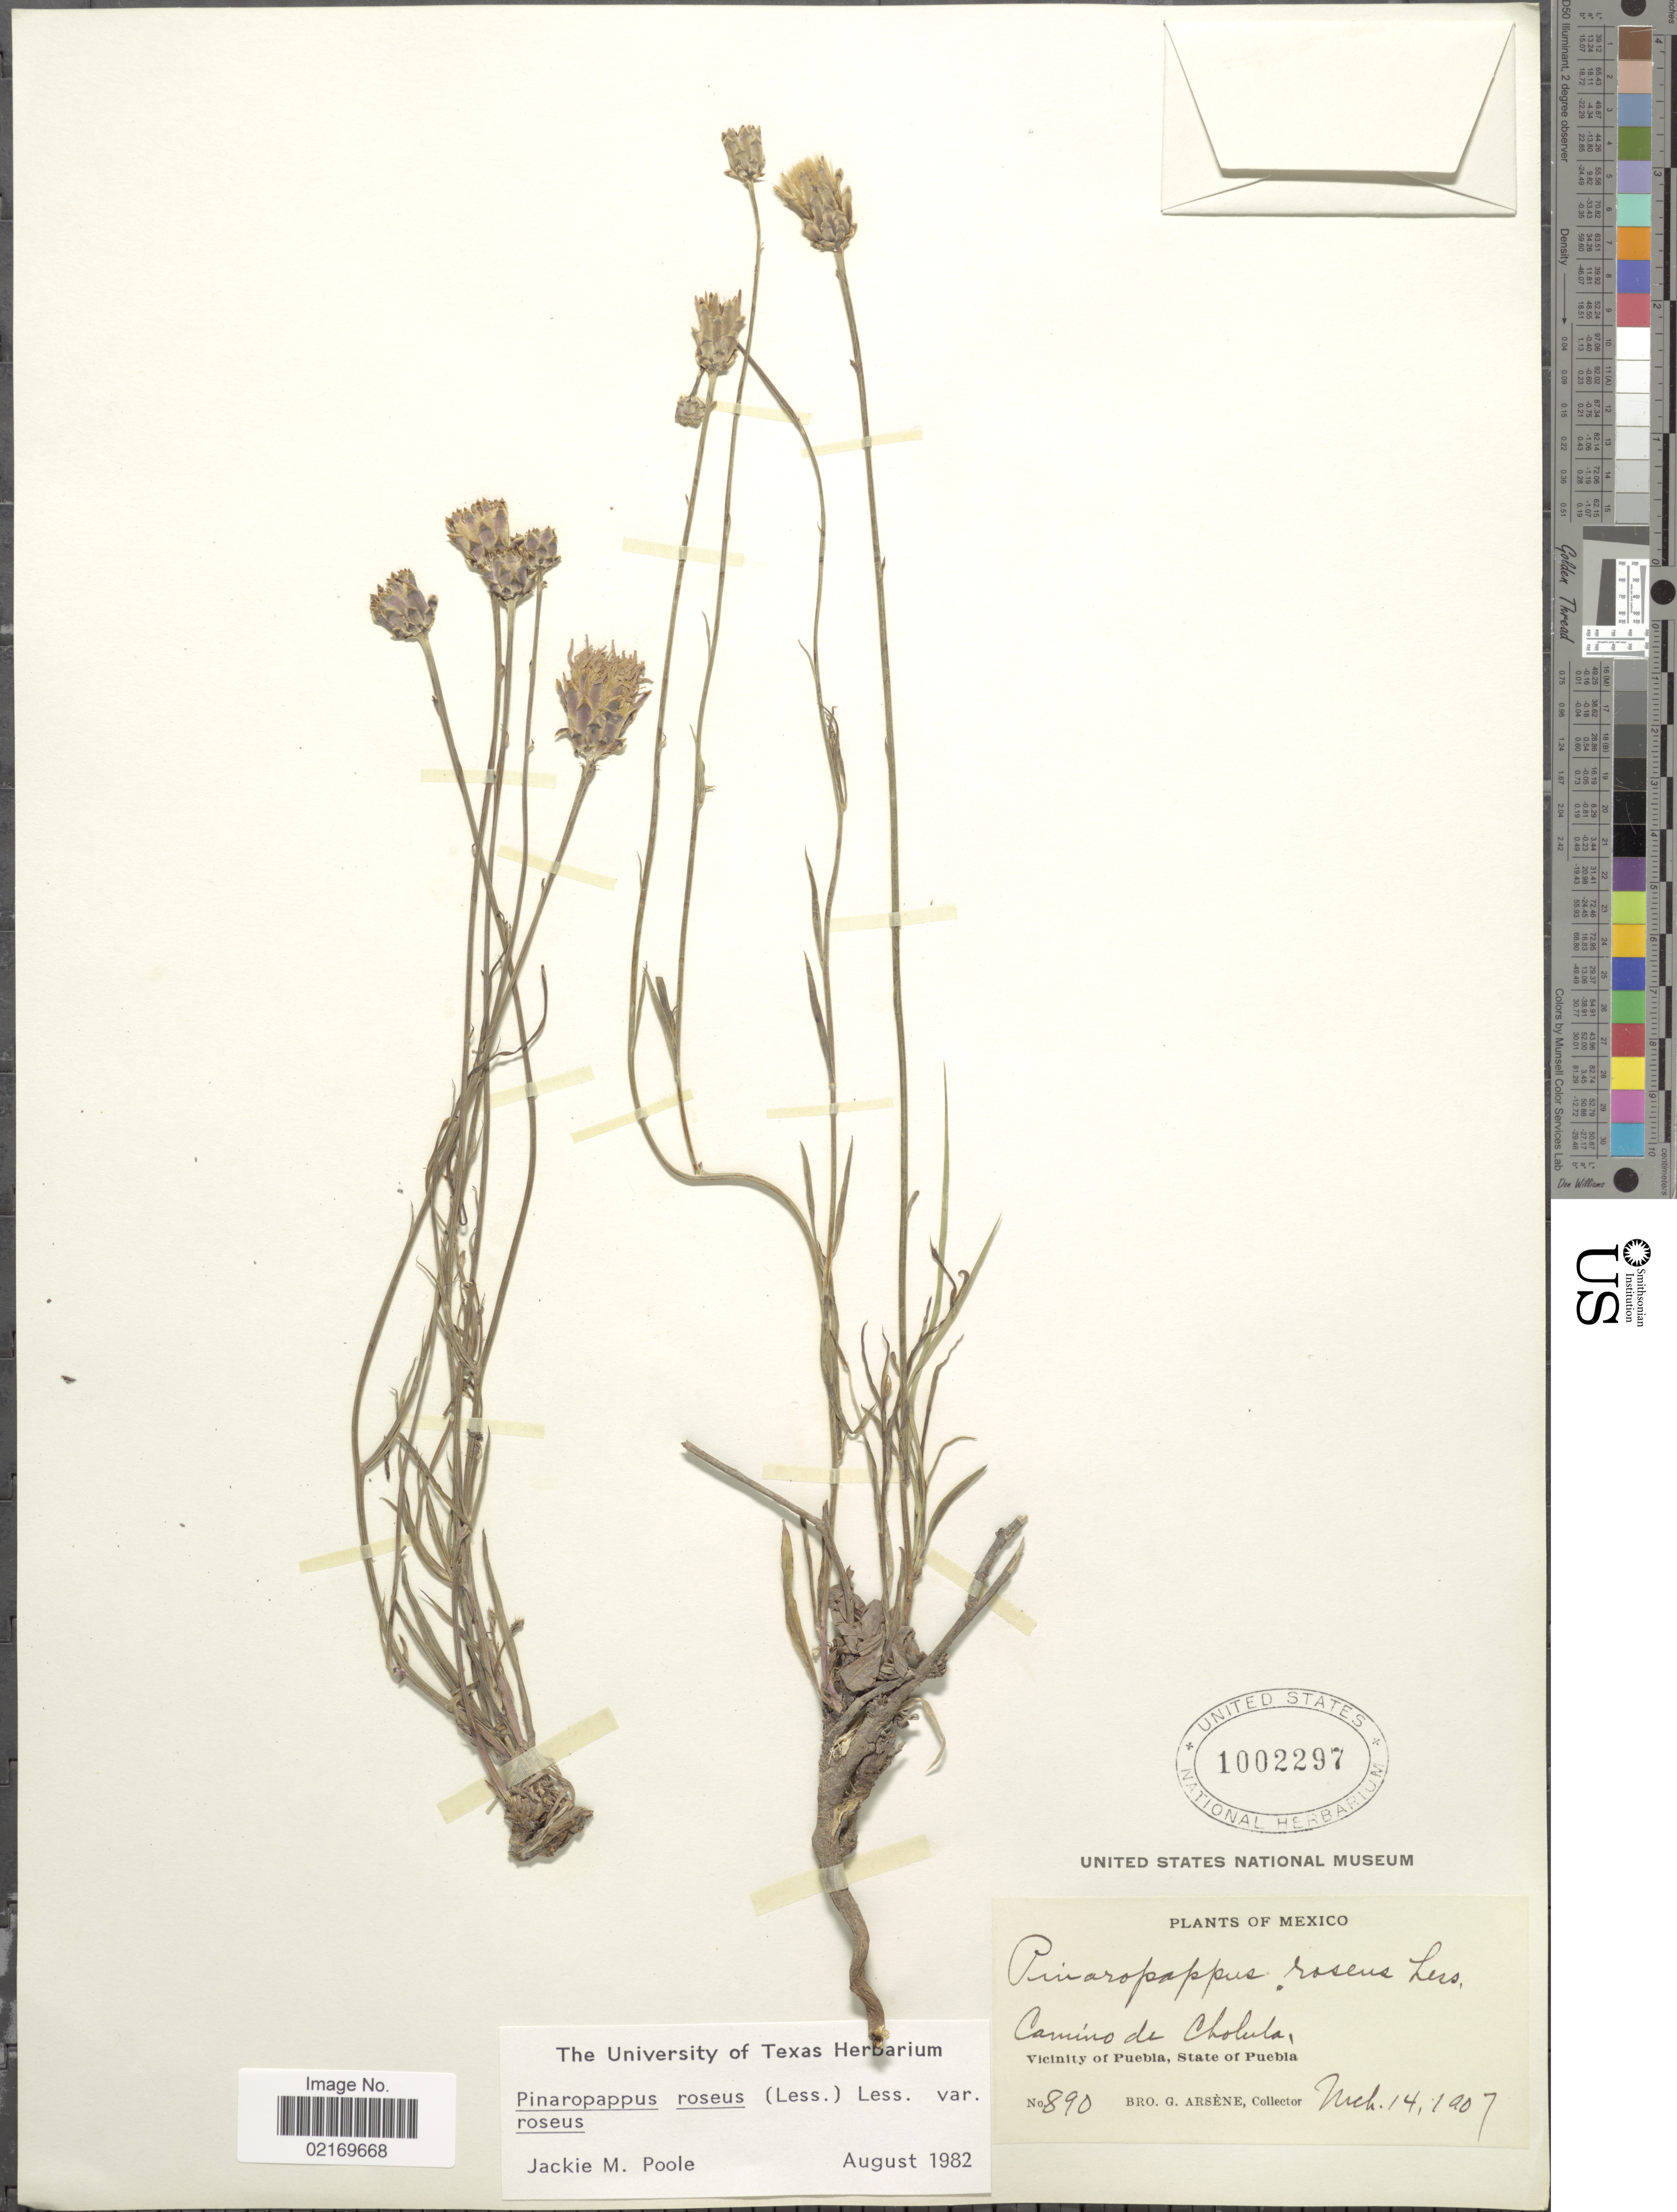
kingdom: Plantae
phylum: Tracheophyta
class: Magnoliopsida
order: Asterales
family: Asteraceae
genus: Pinaropappus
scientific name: Pinaropappus roseus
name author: Less.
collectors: Bro. G. Arsène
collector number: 890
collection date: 1907-03-14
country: Mexico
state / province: Puebla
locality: Camino de Cholula, Vicinity of Puebla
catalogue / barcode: US 1002297